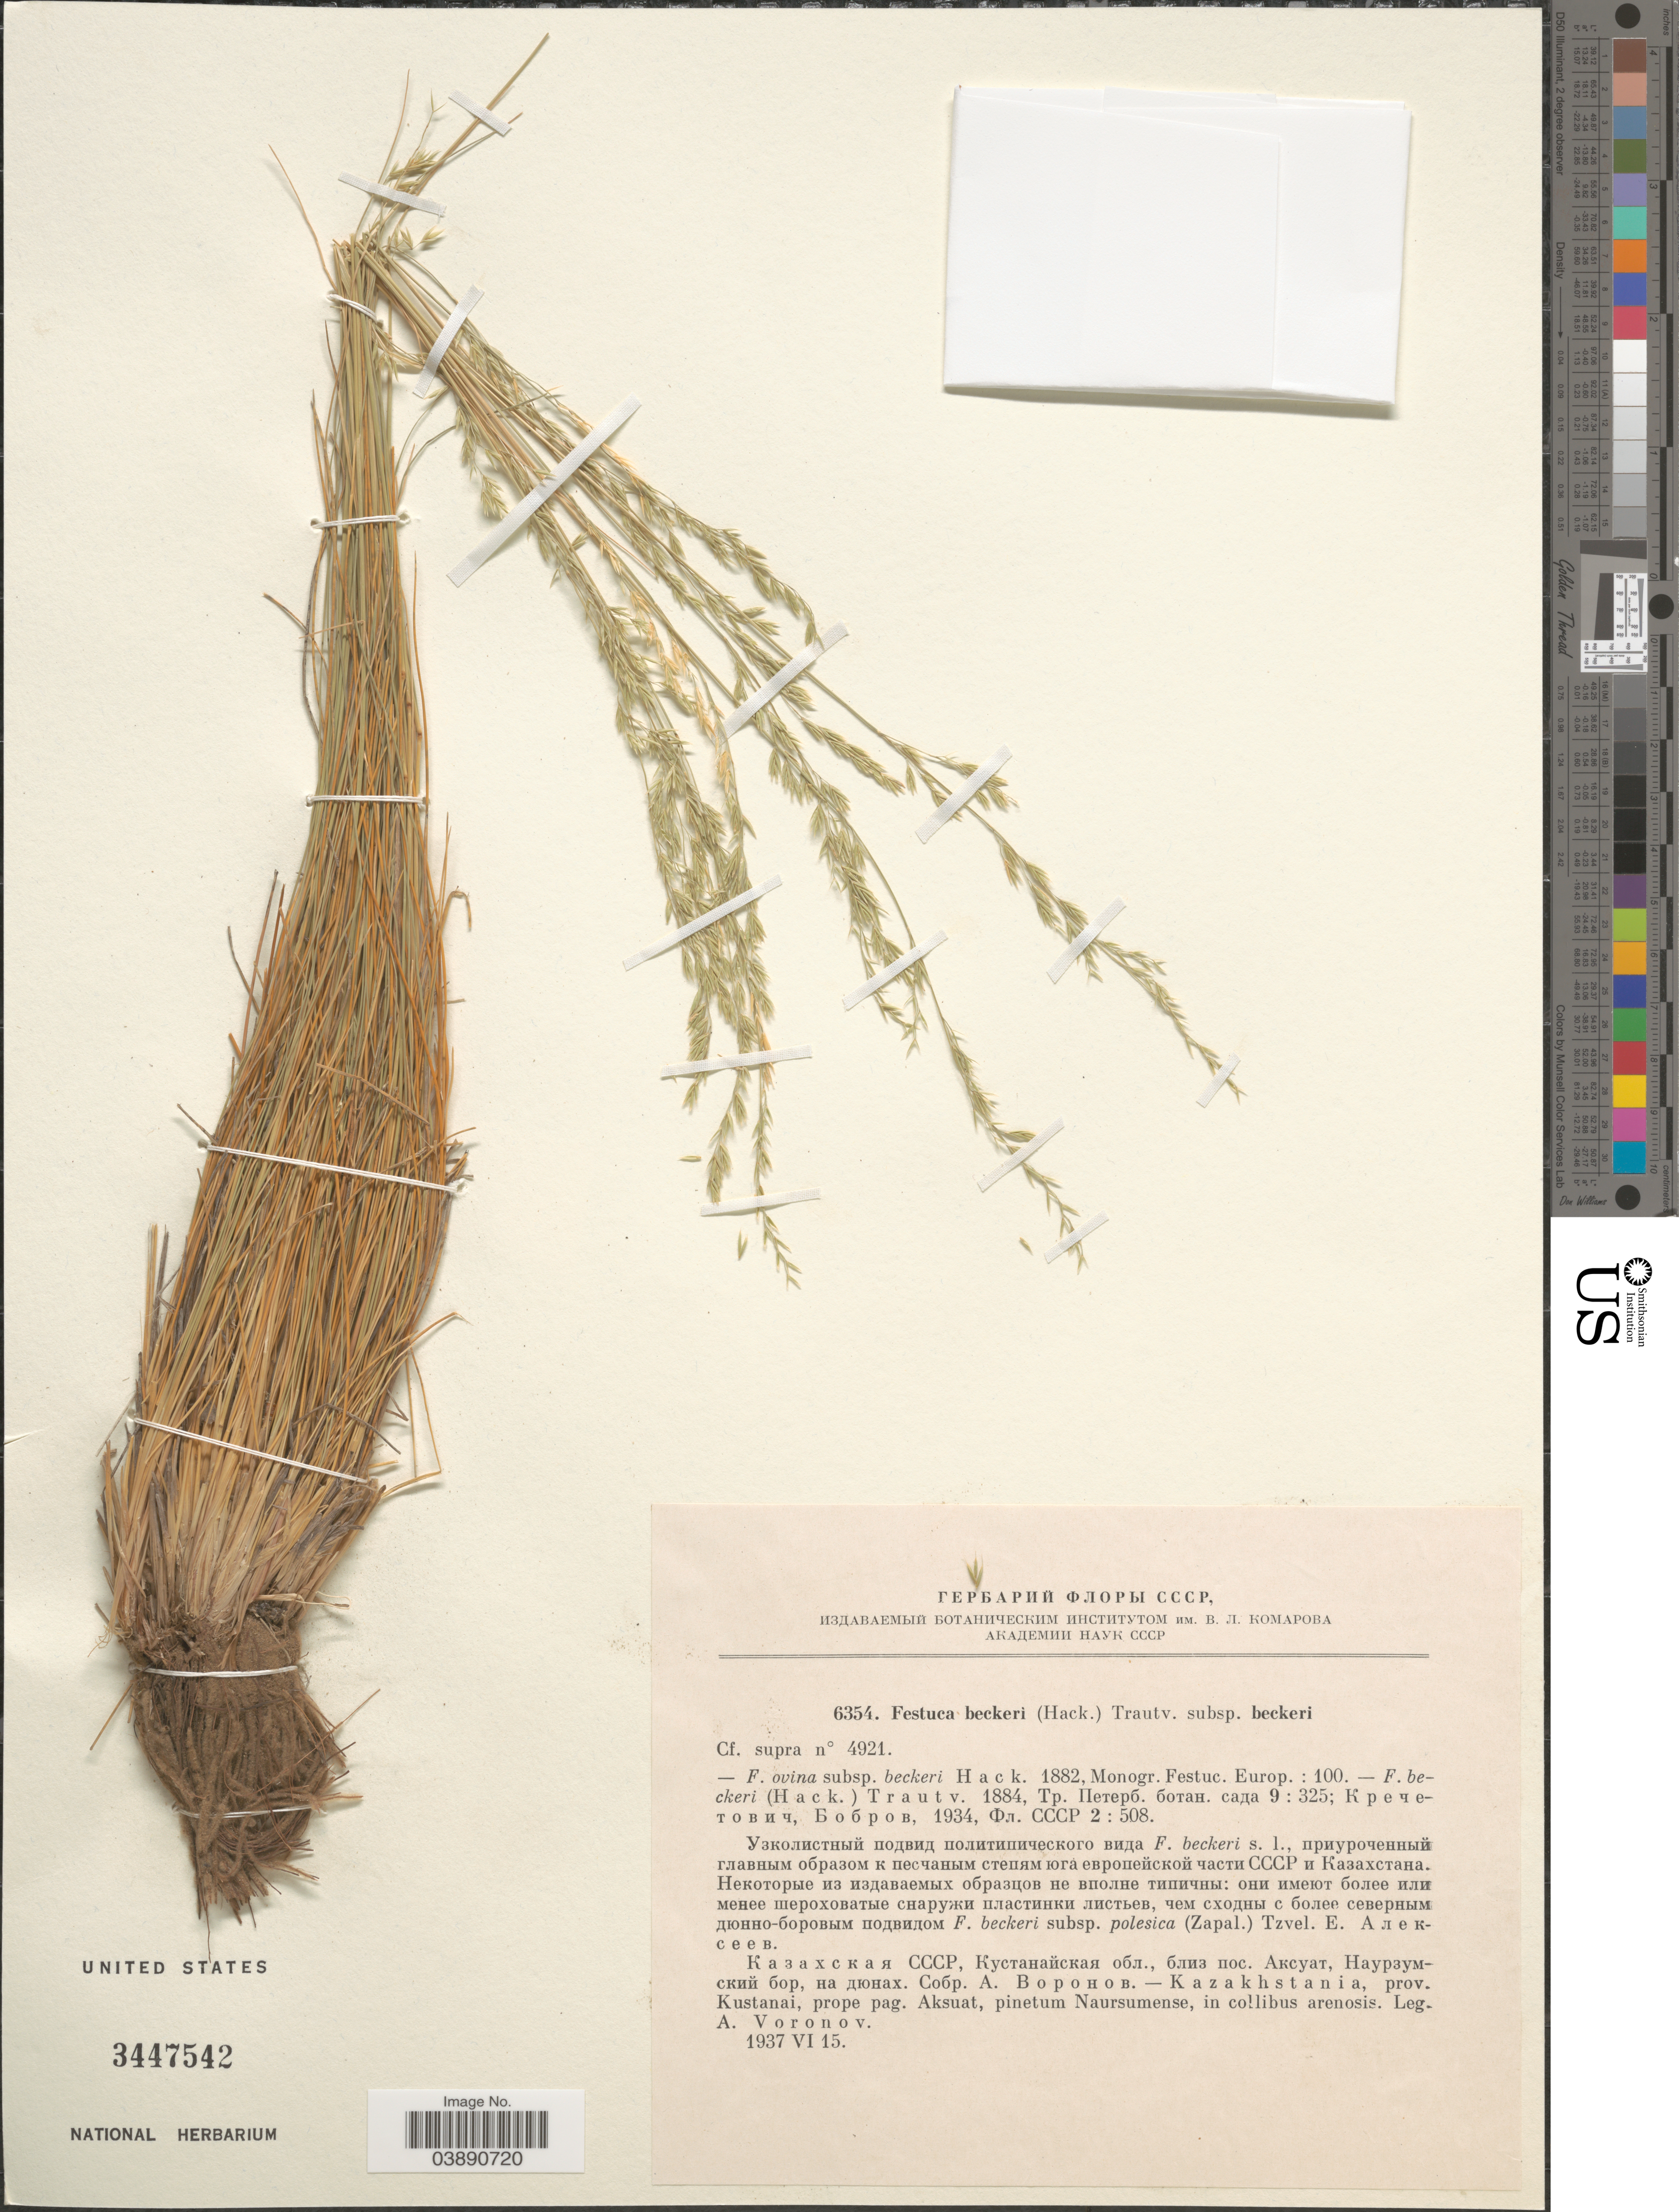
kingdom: Plantae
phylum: Tracheophyta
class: Liliopsida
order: Poales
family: Poaceae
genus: Festuca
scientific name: Festuca beckeri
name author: (Hack.) Trautv.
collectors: A. Voronov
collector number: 6354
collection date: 1937-06-15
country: Kazakhstan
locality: Kazakhstania, prov. Kustanai, prope pag. Aksuat, pinetum Naursumense, in collibus arenosis.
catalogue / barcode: US 3447542